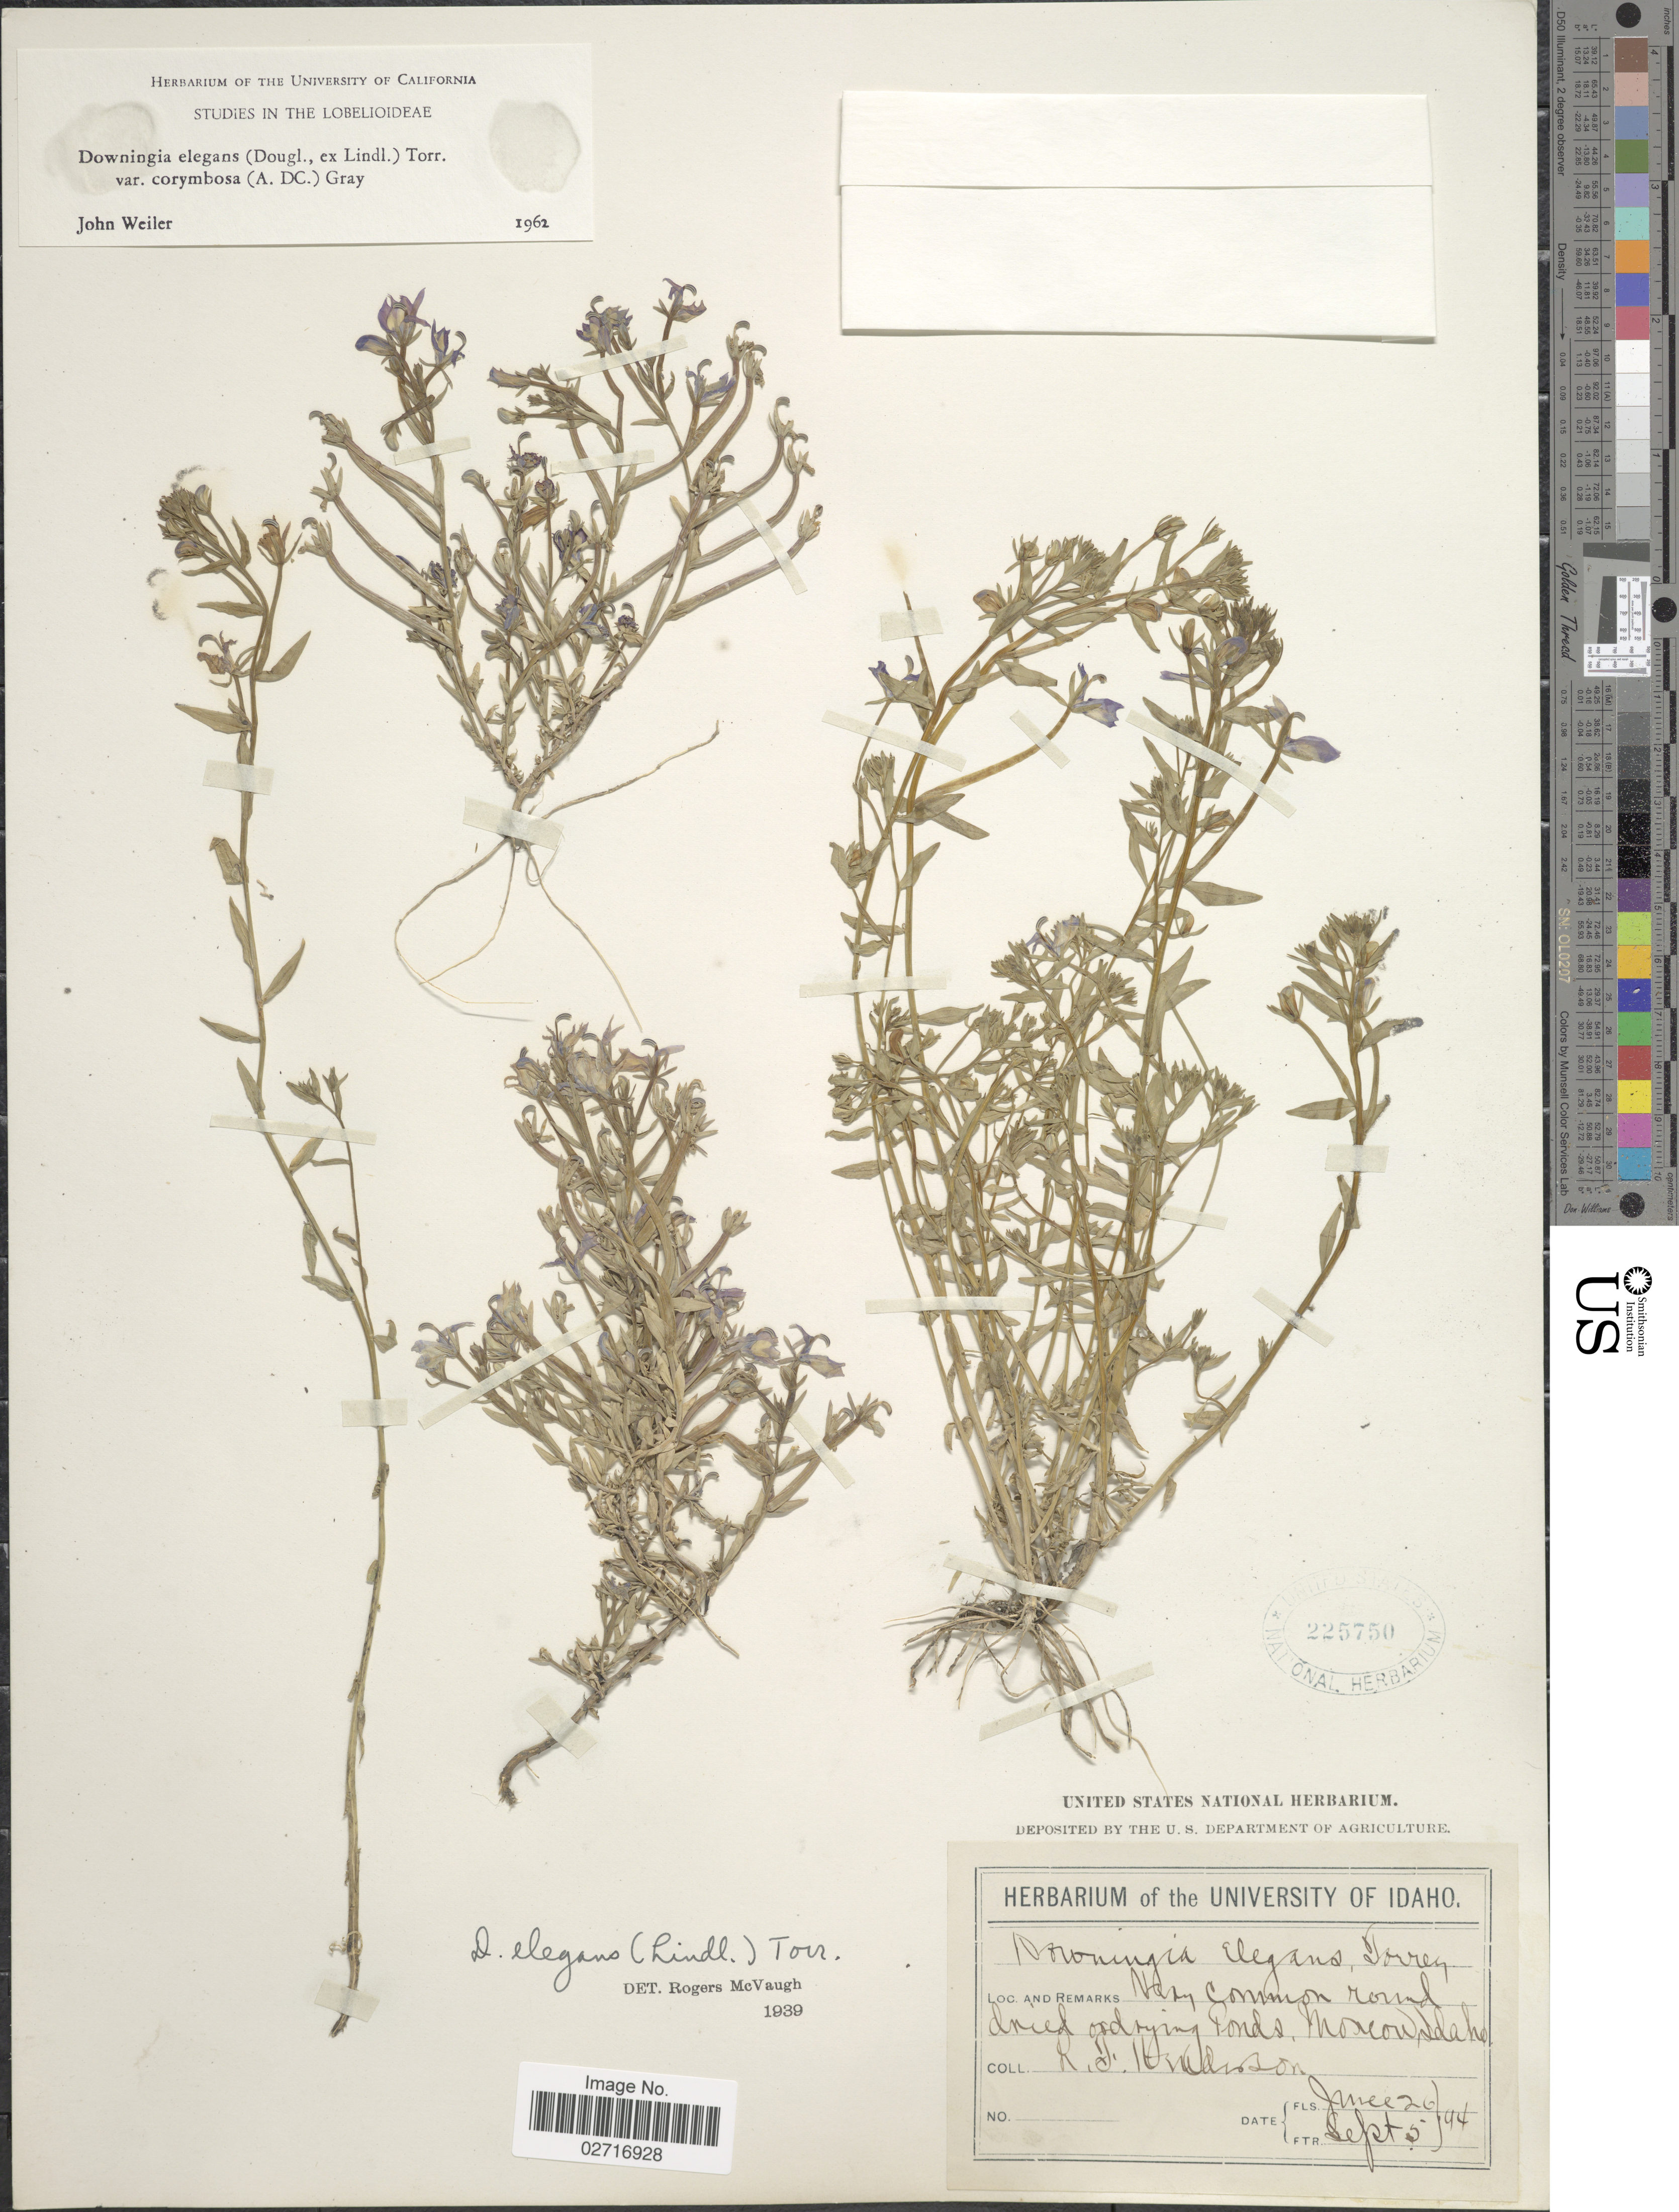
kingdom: Plantae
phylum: Tracheophyta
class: Magnoliopsida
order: Asterales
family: Campanulaceae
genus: Downingia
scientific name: Downingia elegans var. corymbosa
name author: (A. DC.) A. Gray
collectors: L. F. Henderson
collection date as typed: Transcribed d/m/y: 26/6/94 to 5/9/94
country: United States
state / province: Idaho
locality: Very common round dried or drying Ponds, Moscow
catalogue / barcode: US 225750